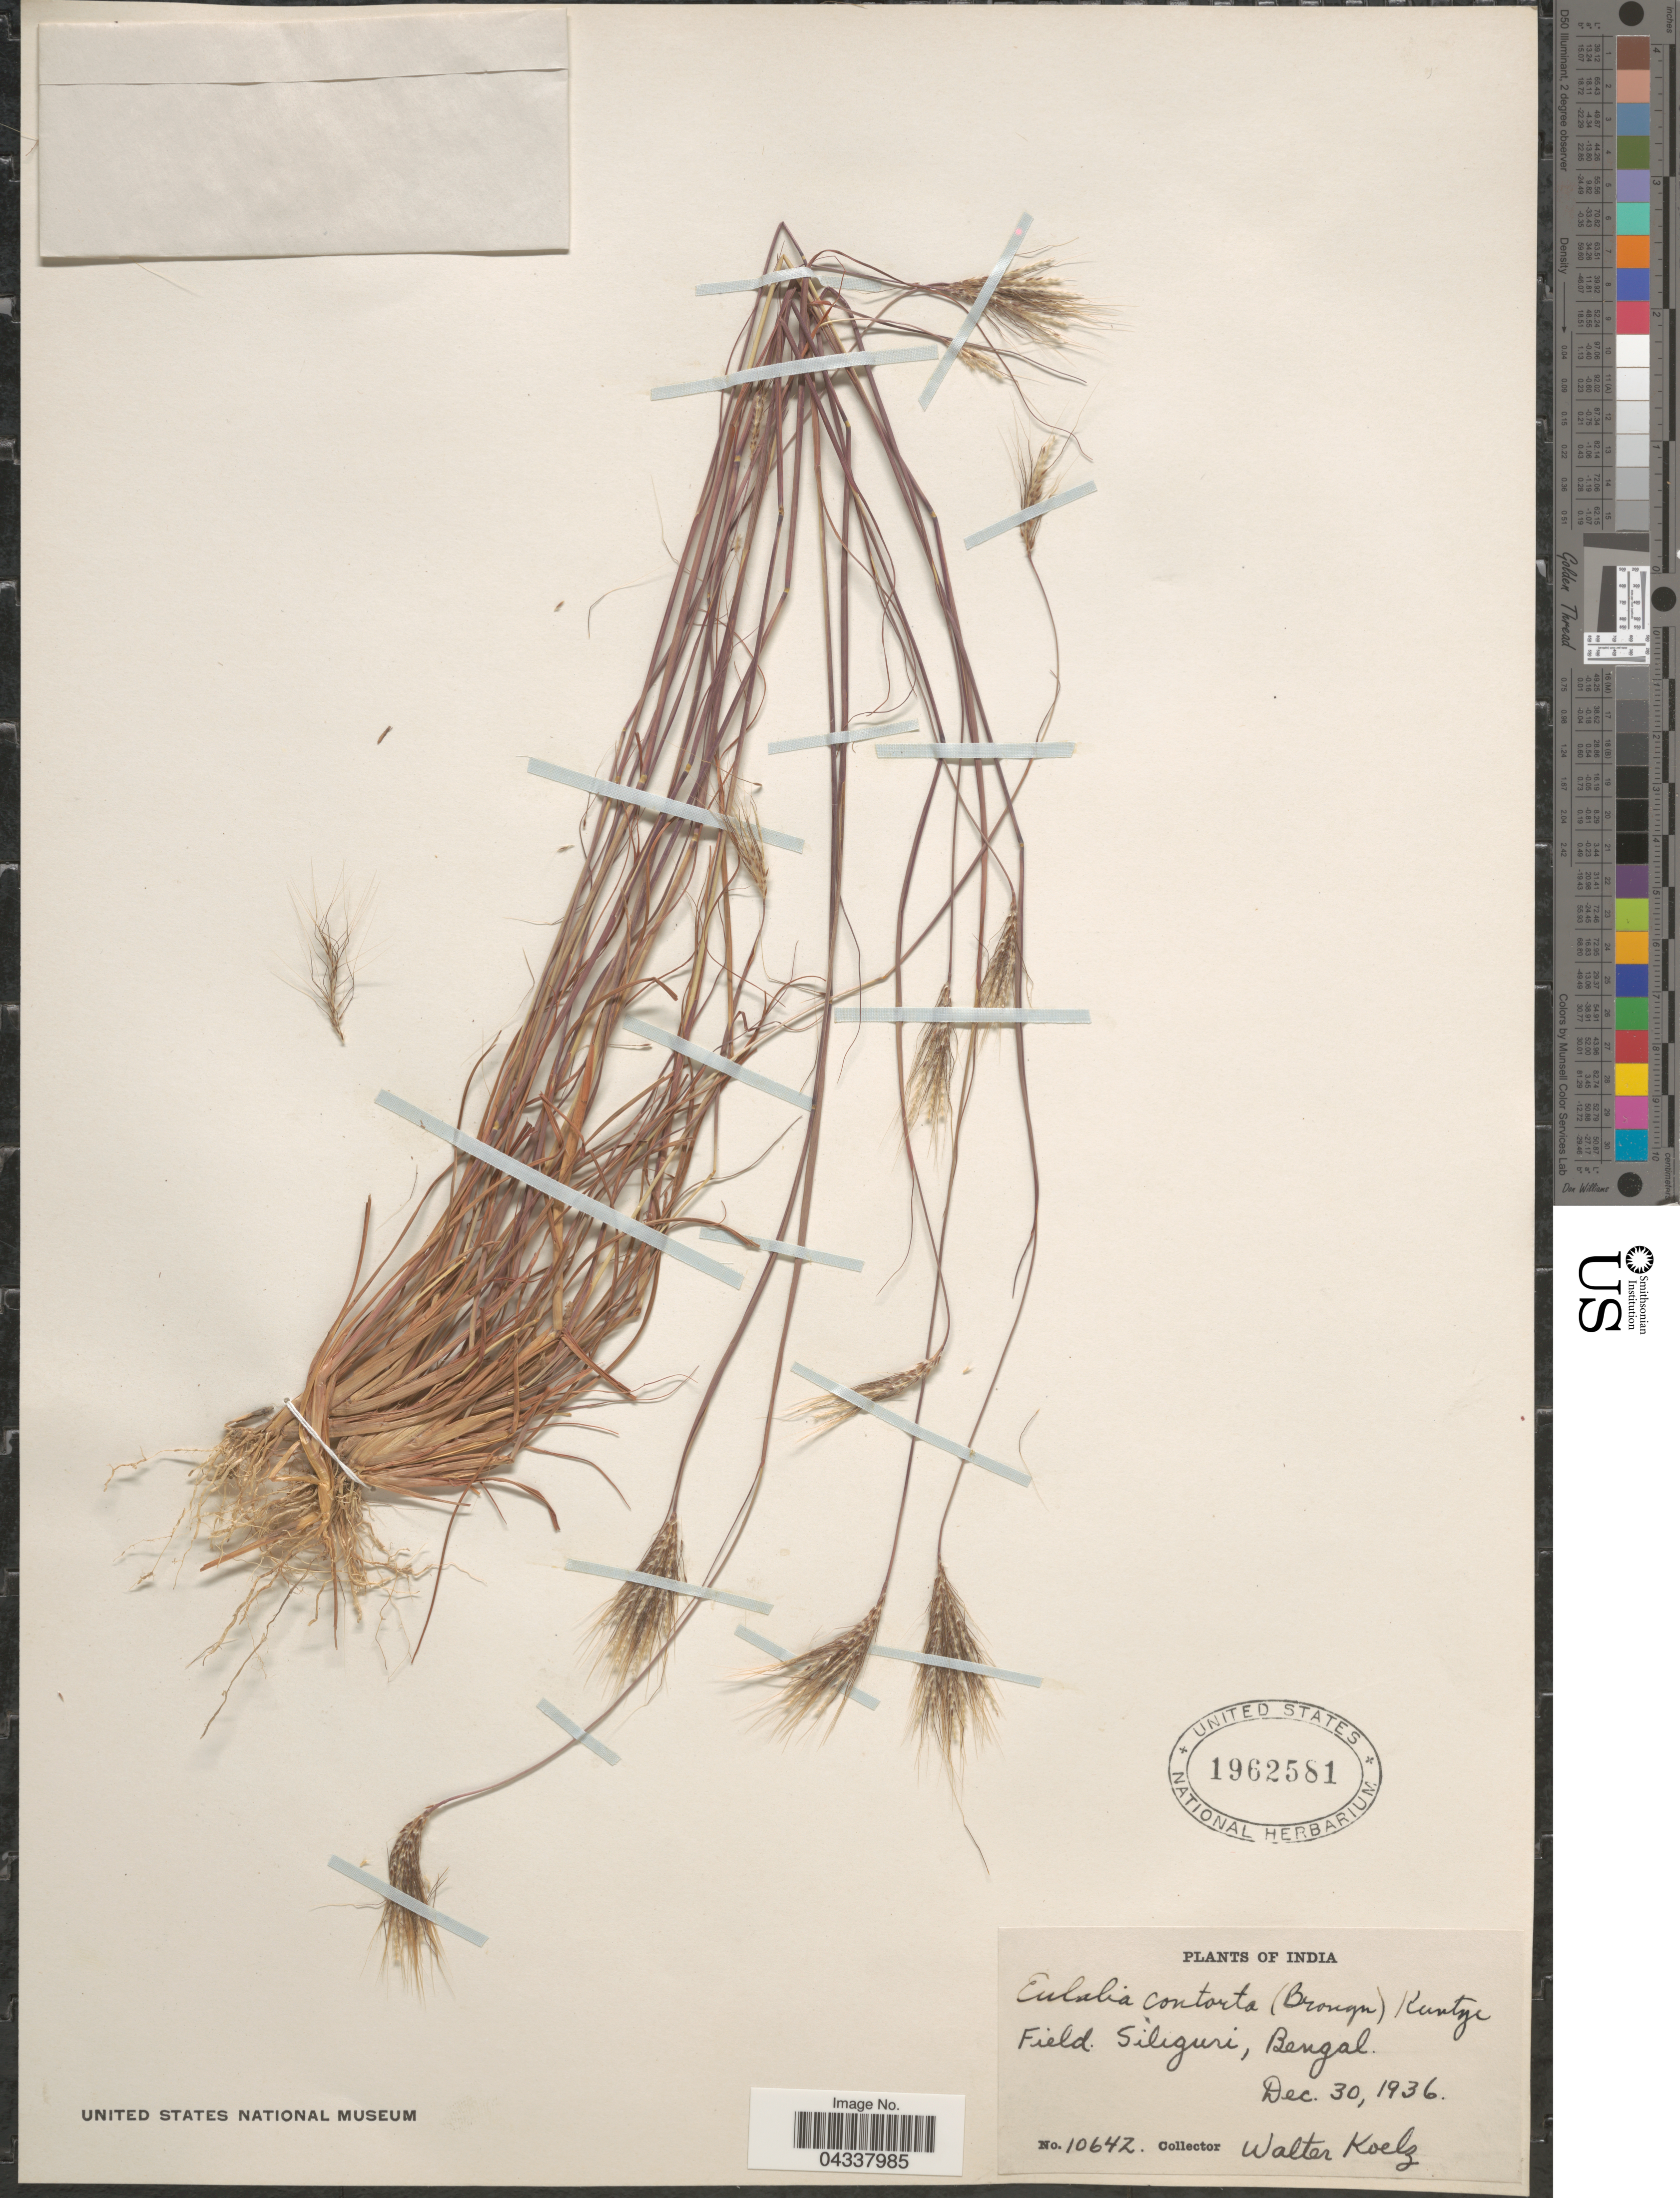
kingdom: Plantae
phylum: Tracheophyta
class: Liliopsida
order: Poales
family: Poaceae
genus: Pseudopogonatherum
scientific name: Pseudopogonatherum contortum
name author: A. Camus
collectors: W. N. Koelz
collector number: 10642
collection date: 1936-12-30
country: India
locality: Field. Siliguri, Bengal.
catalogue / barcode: US 1962581